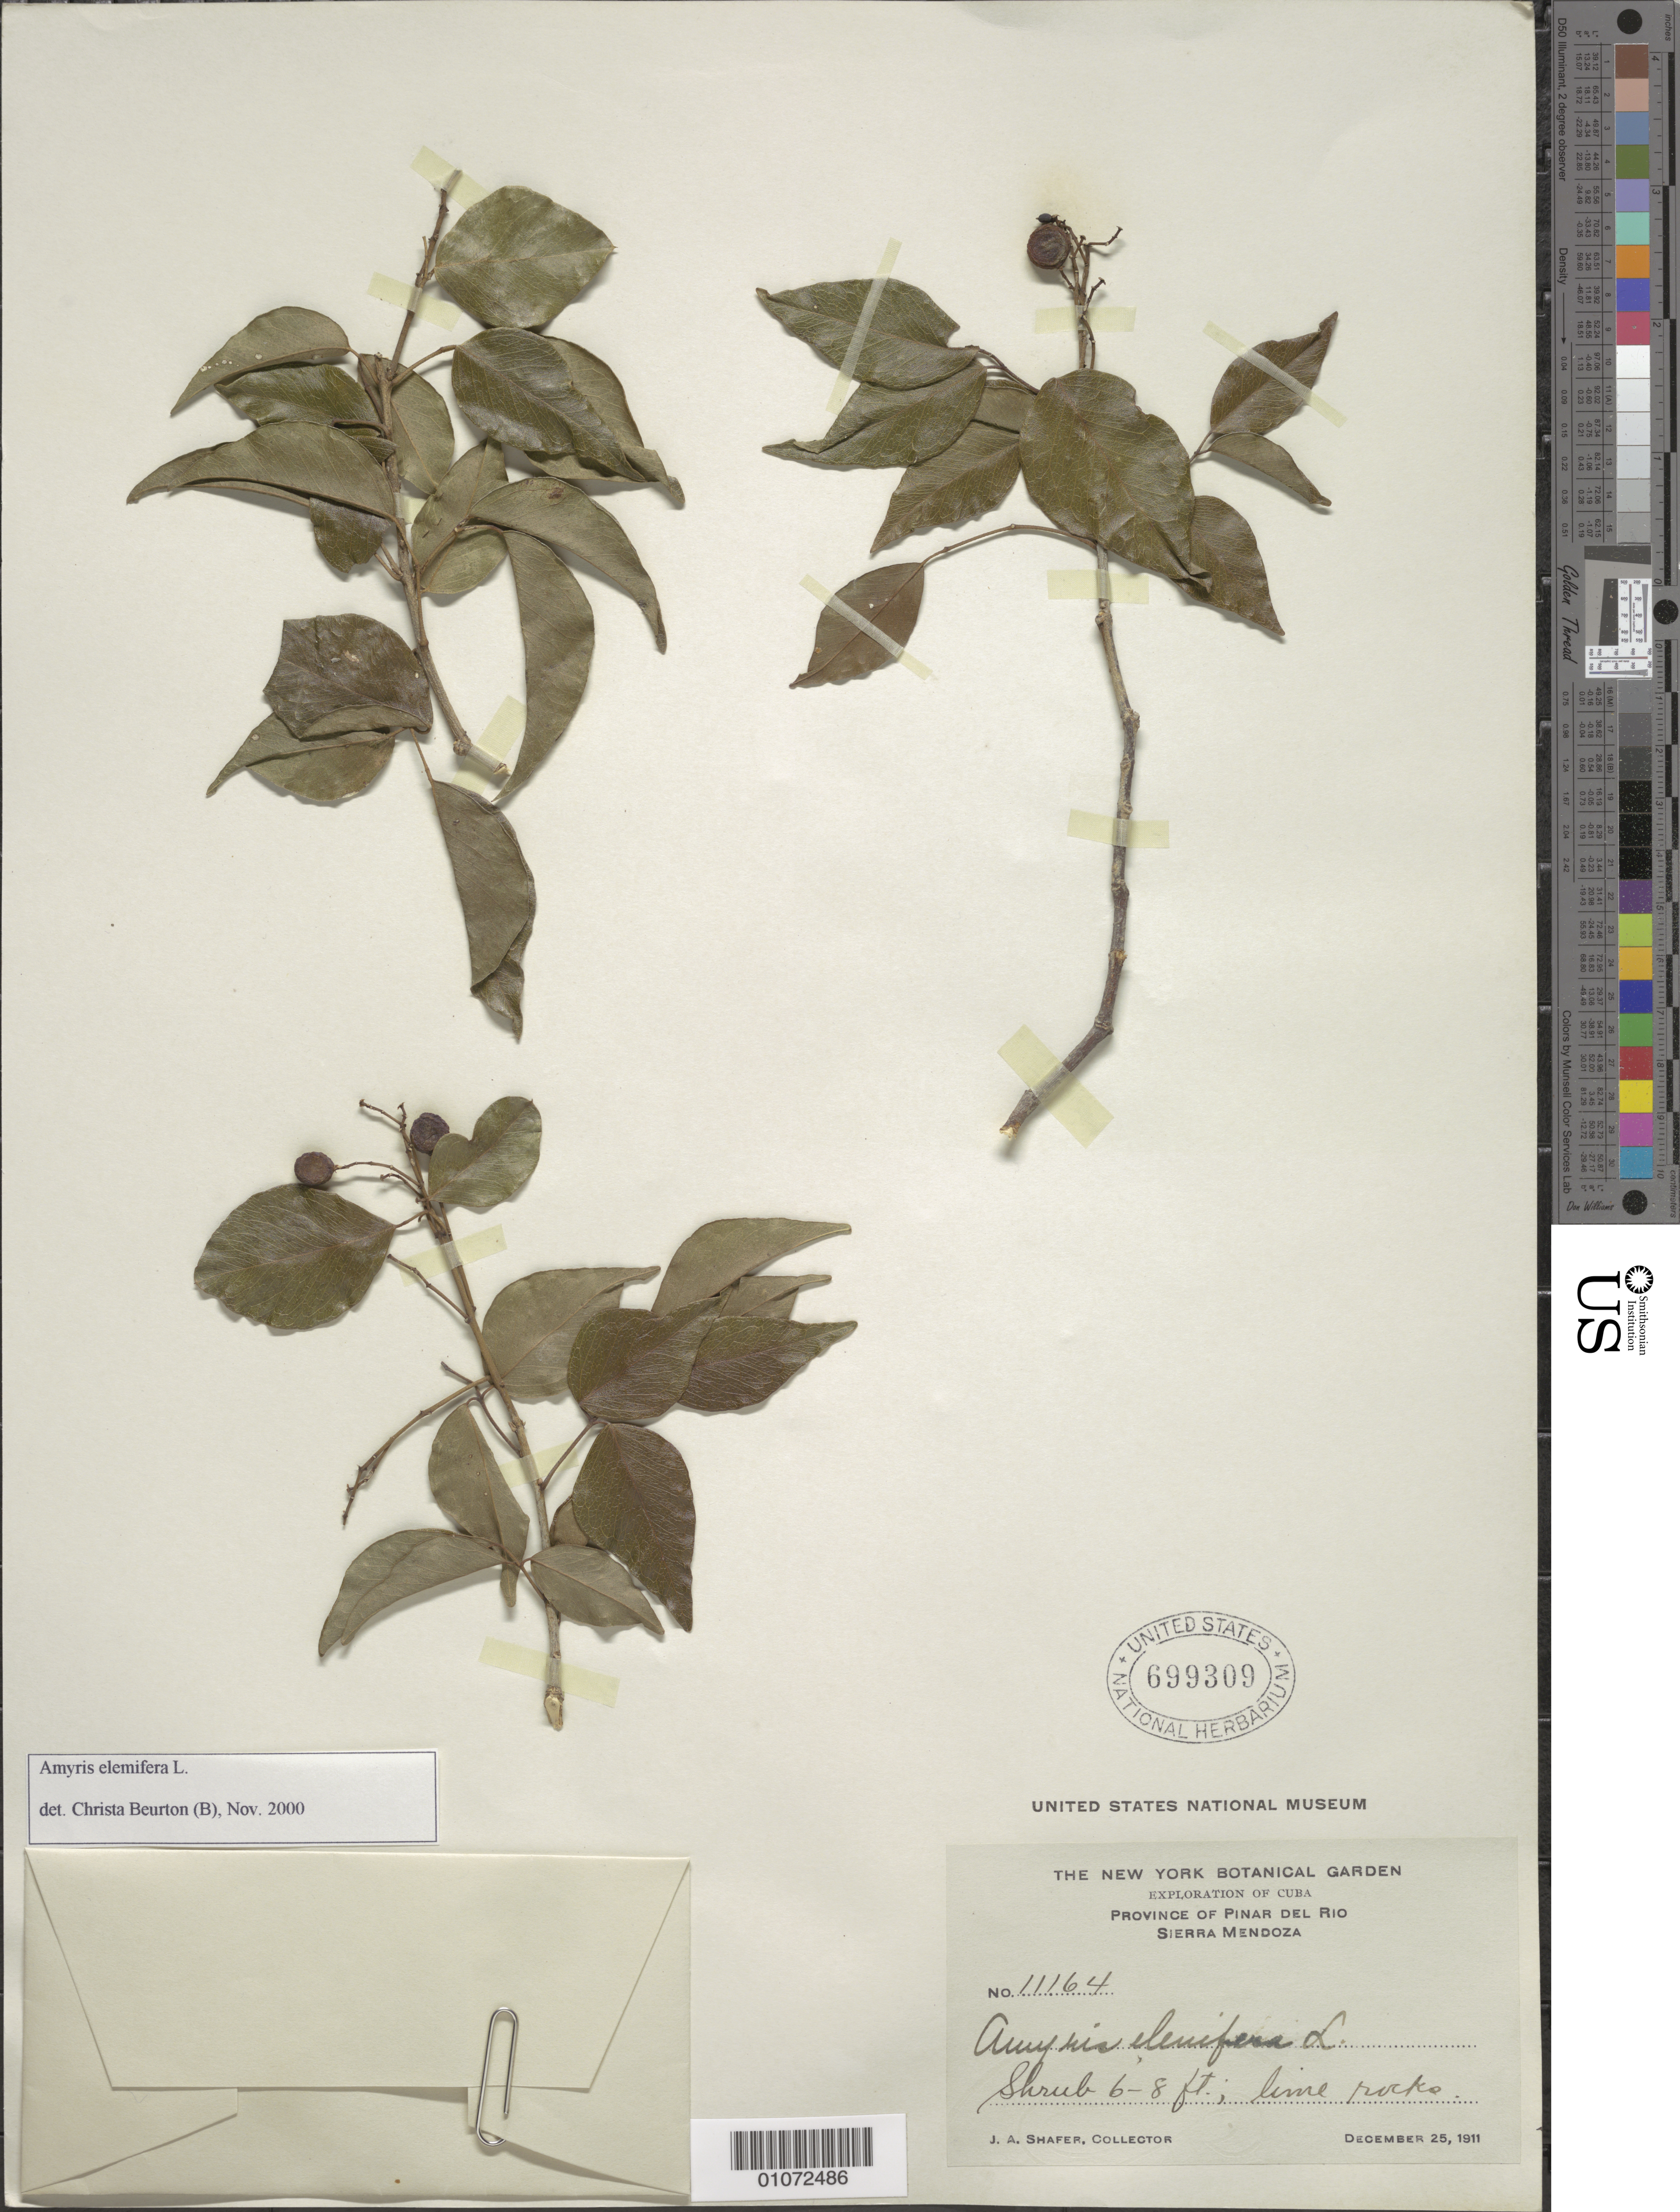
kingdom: Plantae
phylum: Tracheophyta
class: Magnoliopsida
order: Sapindales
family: Rutaceae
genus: Amyris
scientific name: Amyris elemifera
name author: L.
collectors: J. A. Shafer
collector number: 11164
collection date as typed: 25 Dec 1911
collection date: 1911-12-25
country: Cuba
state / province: Pinar del Rio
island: Cuba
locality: Sierra Mendoza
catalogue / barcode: US 699309